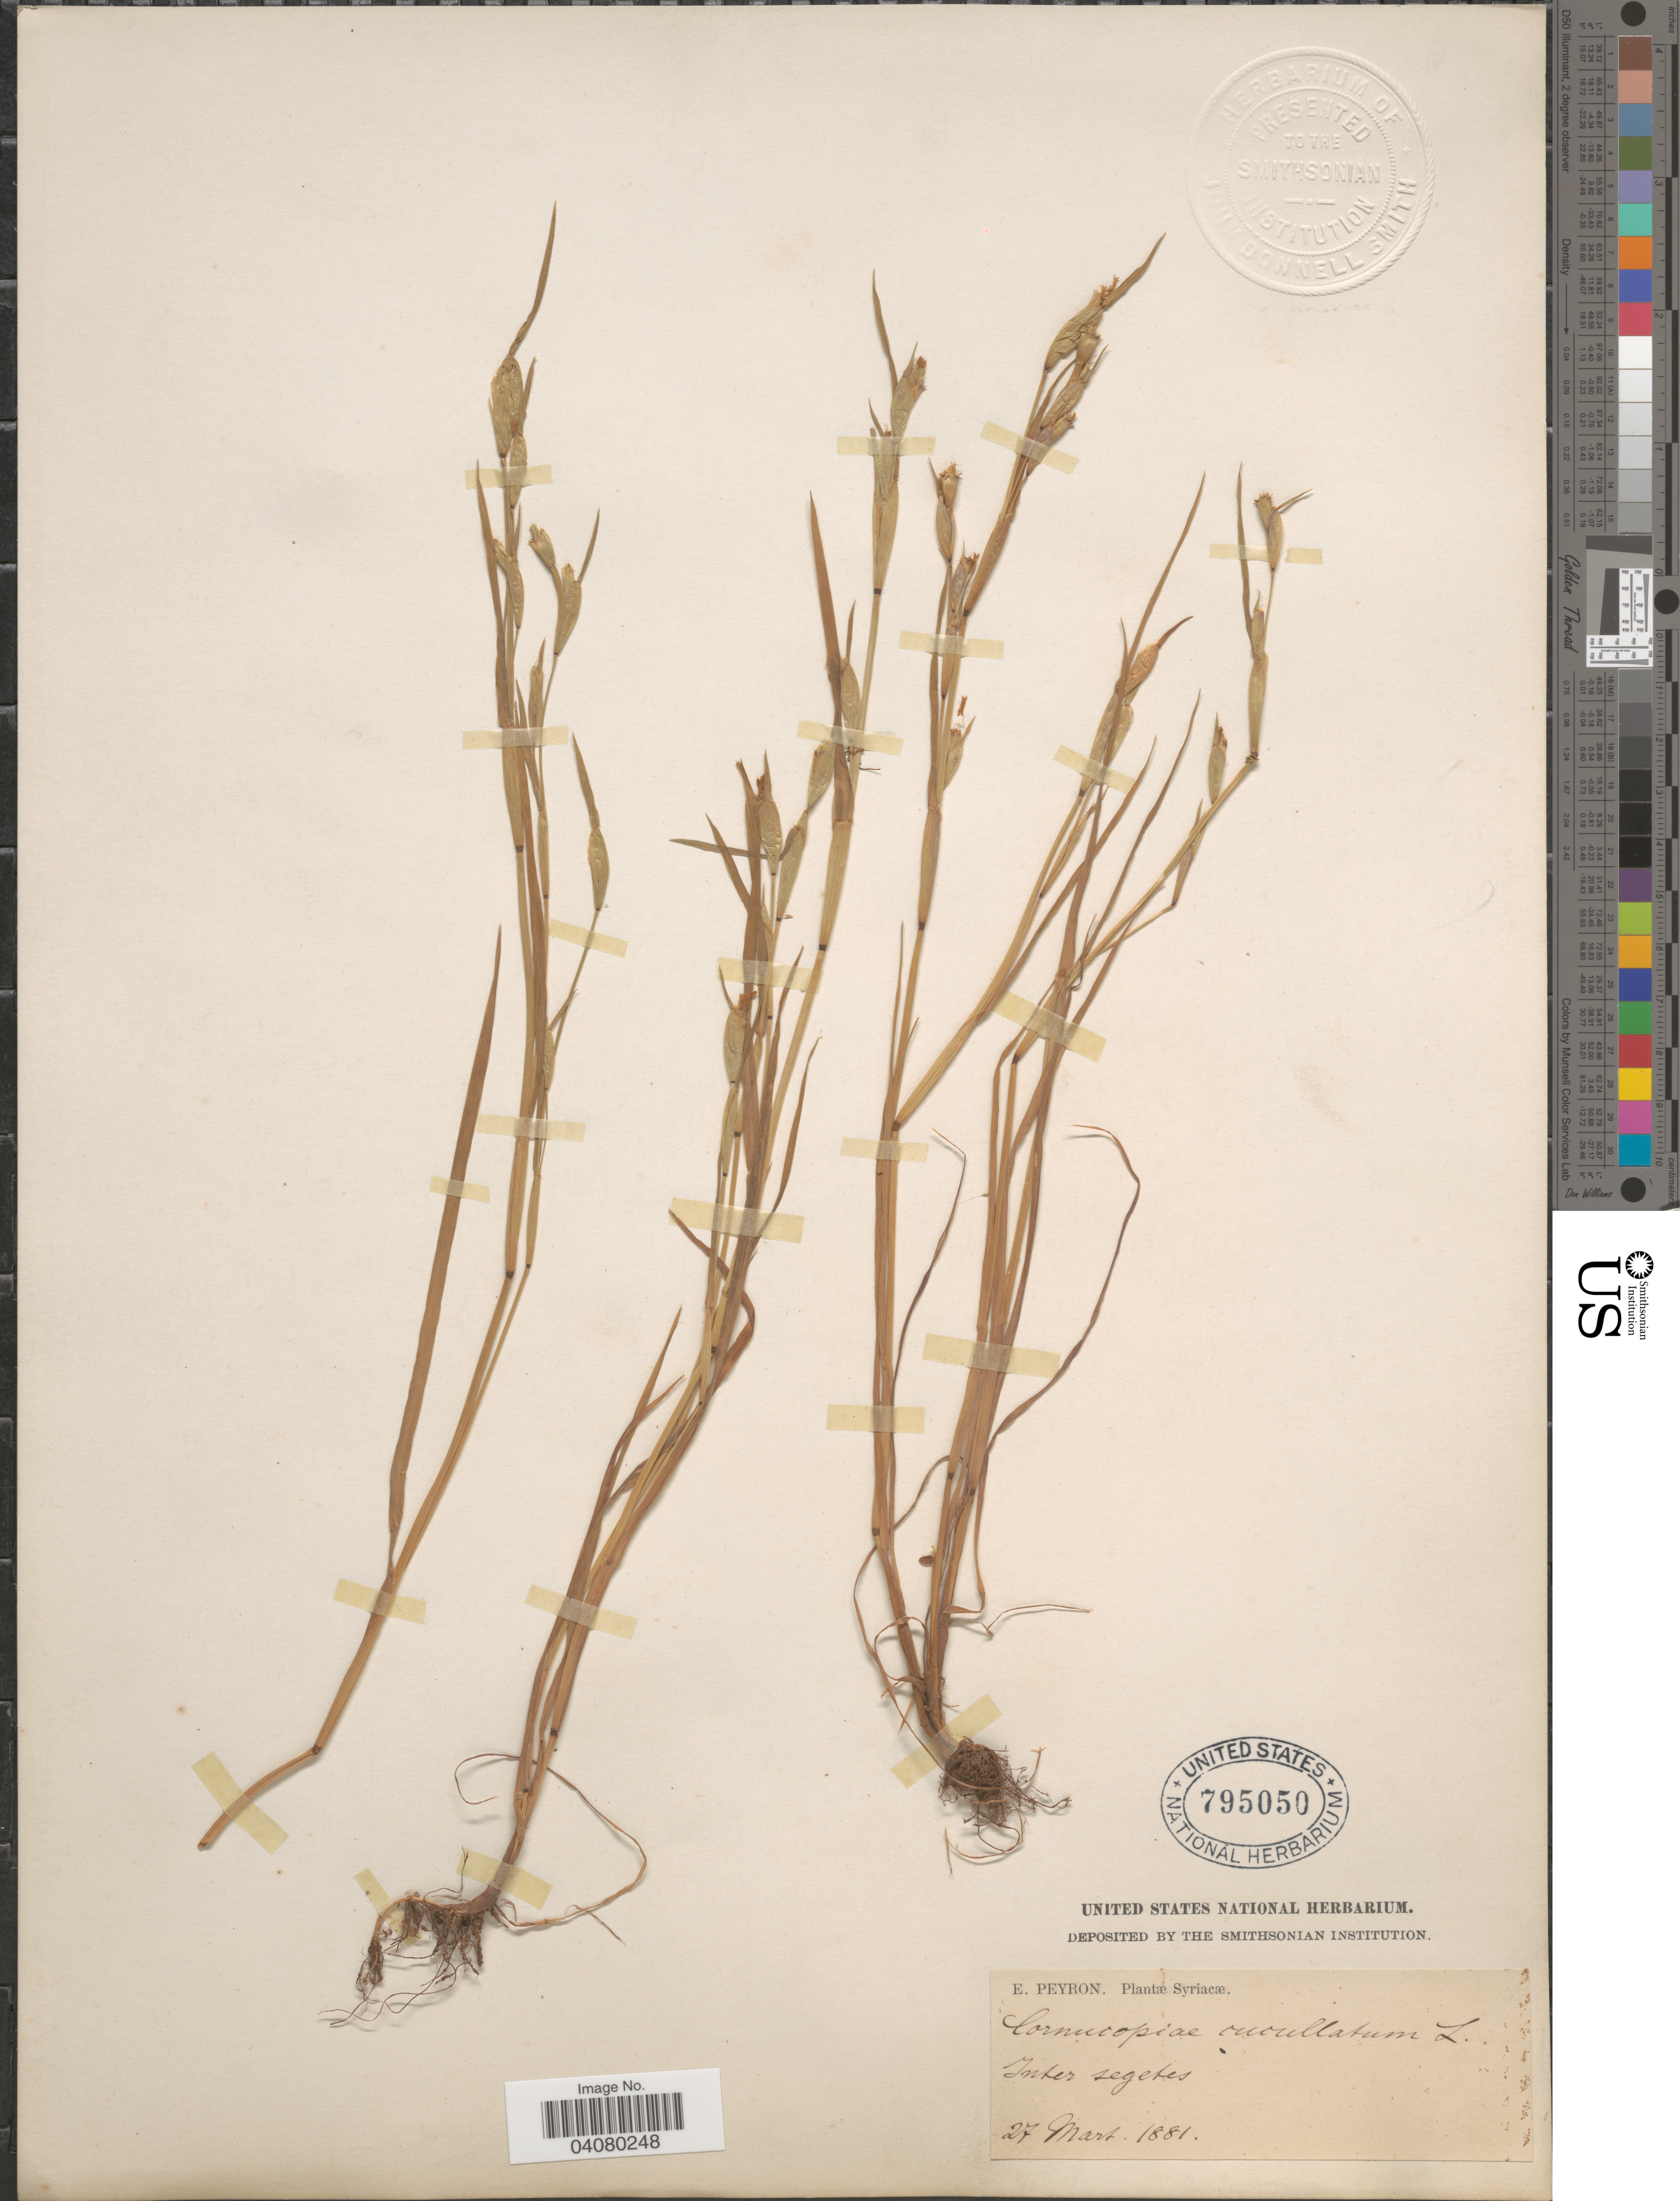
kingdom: Plantae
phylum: Tracheophyta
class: Liliopsida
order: Poales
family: Poaceae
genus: Cornucopiae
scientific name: Cornucopiae cucullatum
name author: L.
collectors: E. Peyron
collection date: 1881-03-27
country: Syria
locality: Inter segetes.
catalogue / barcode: US 795050